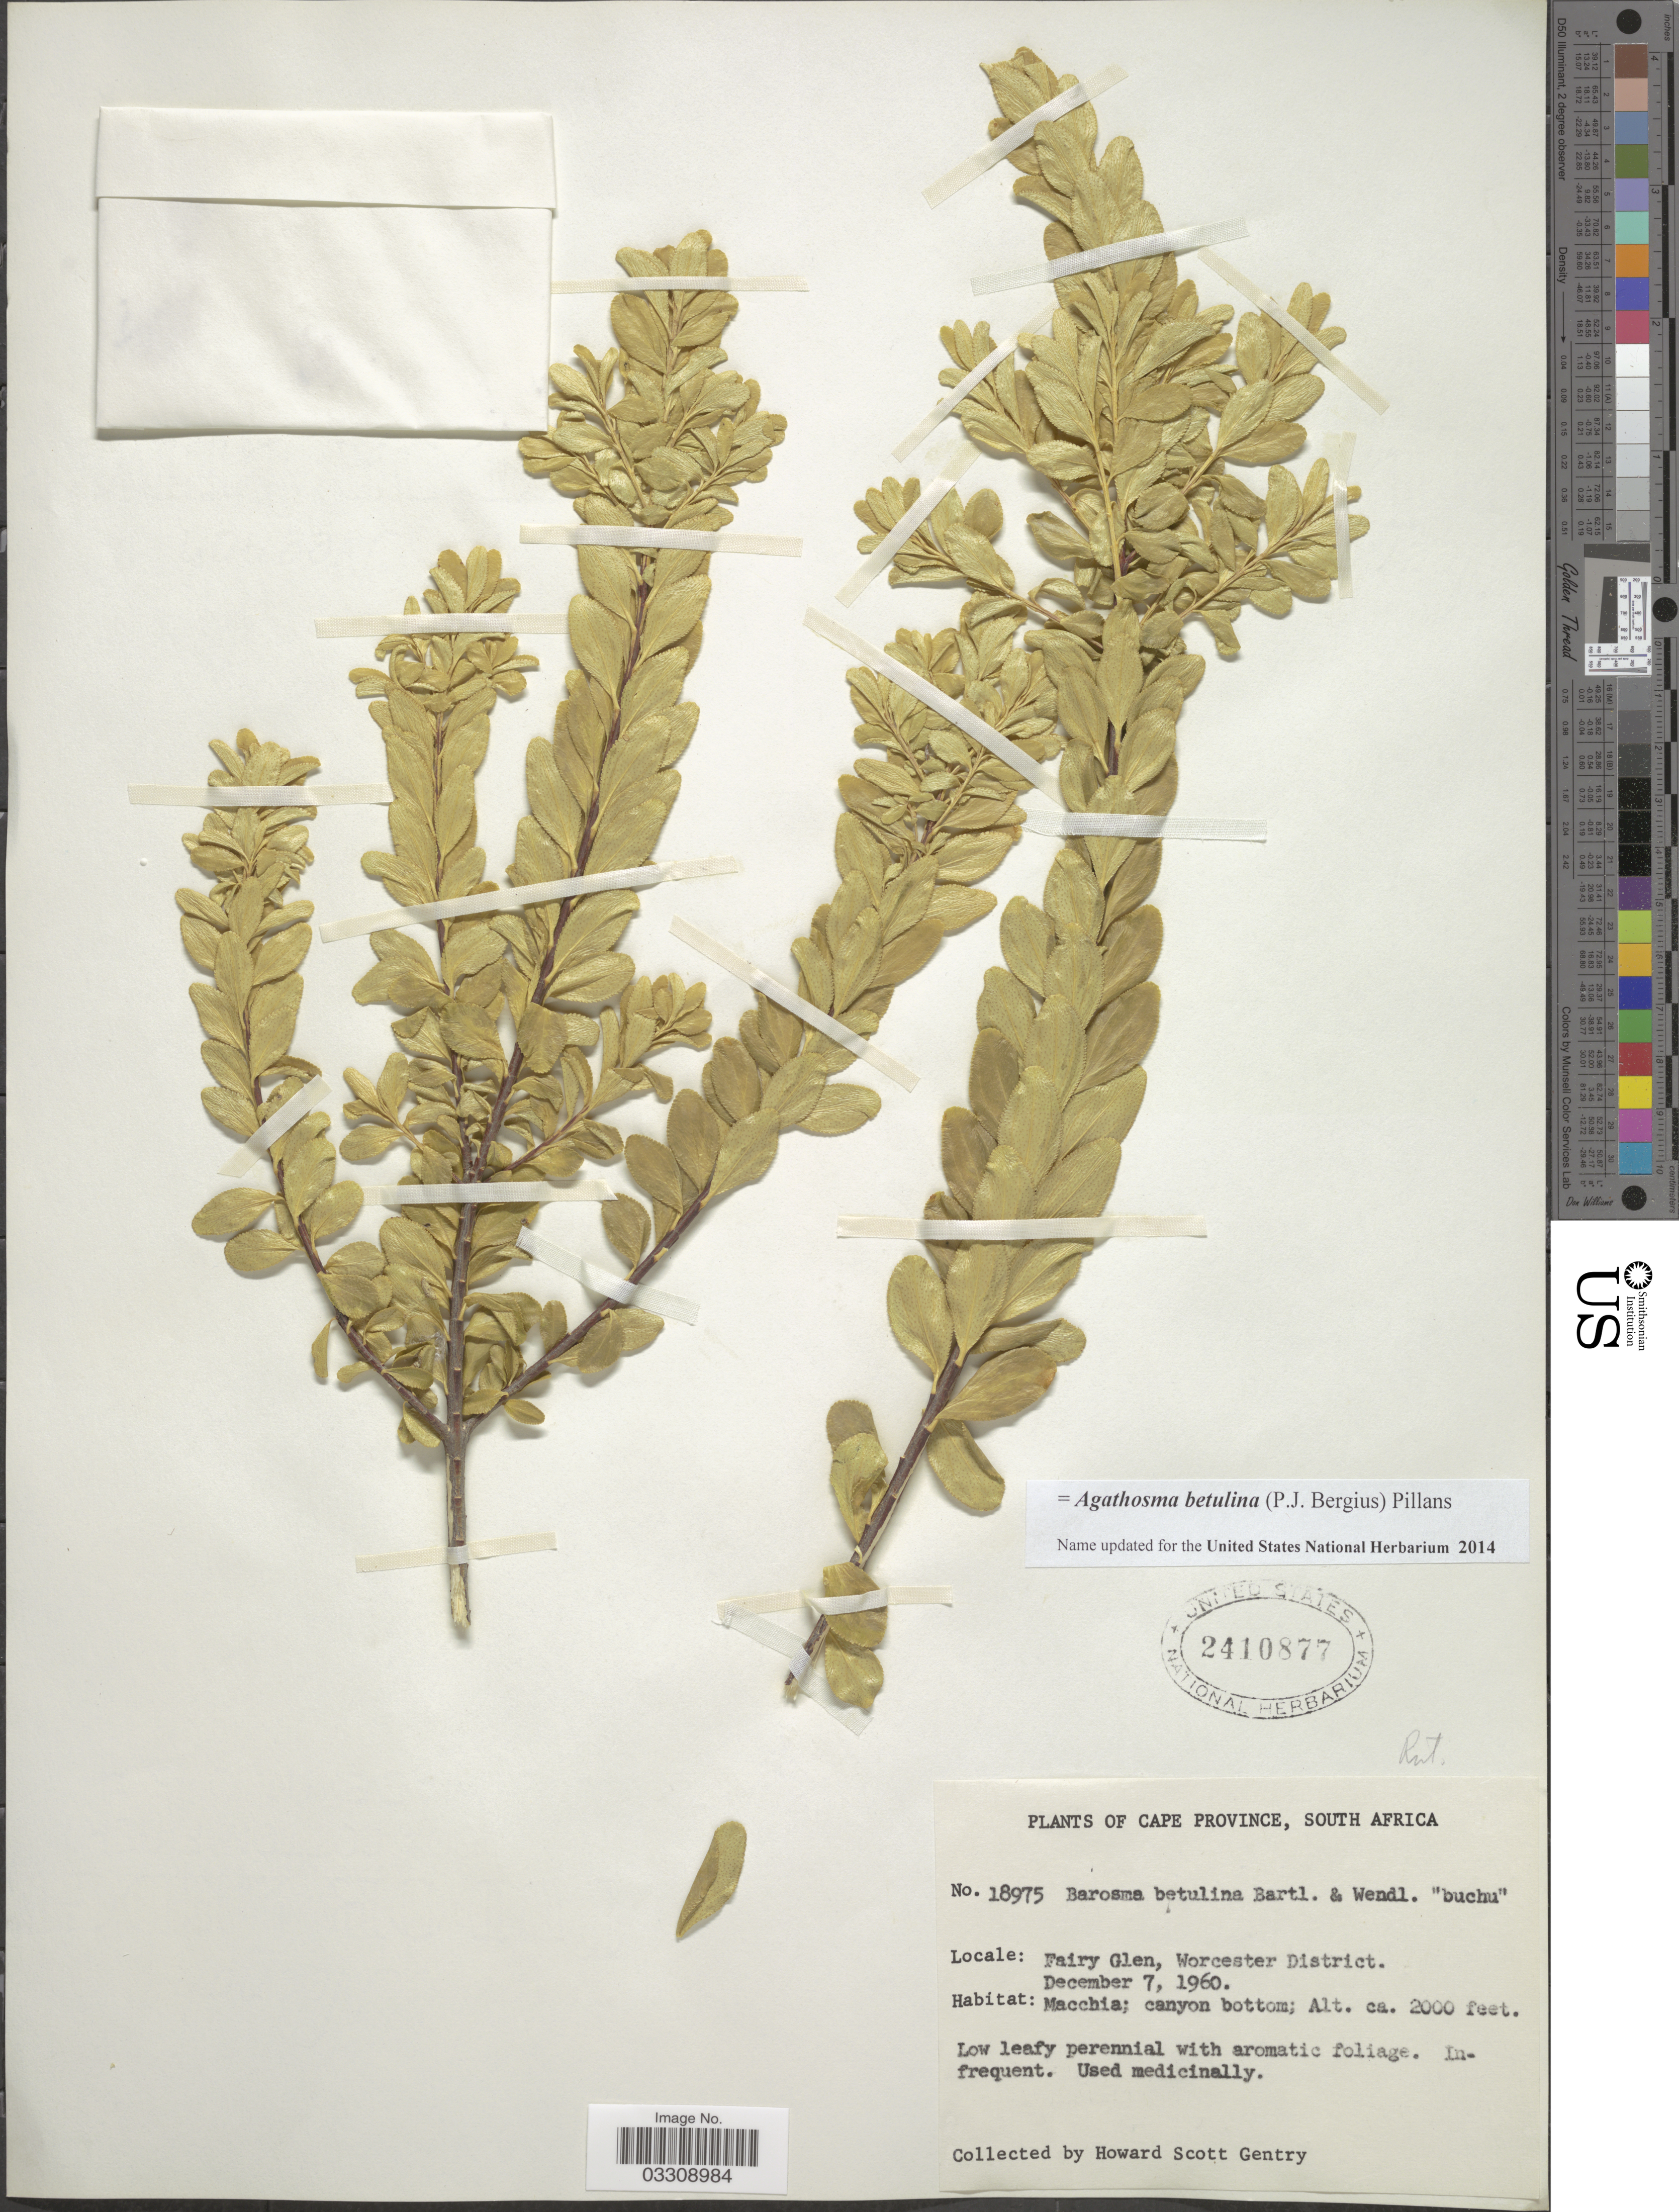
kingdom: Plantae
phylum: Tracheophyta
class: Magnoliopsida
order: Sapindales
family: Rutaceae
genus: Agathosma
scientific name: Agathosma betulina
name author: (P.J. Bergius) Pillans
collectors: H. S. Gentry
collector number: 18975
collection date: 1960-12-07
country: South Africa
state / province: Western Cape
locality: Fairy Glen, Worcester District. Macchia.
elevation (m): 610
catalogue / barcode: US 2410877